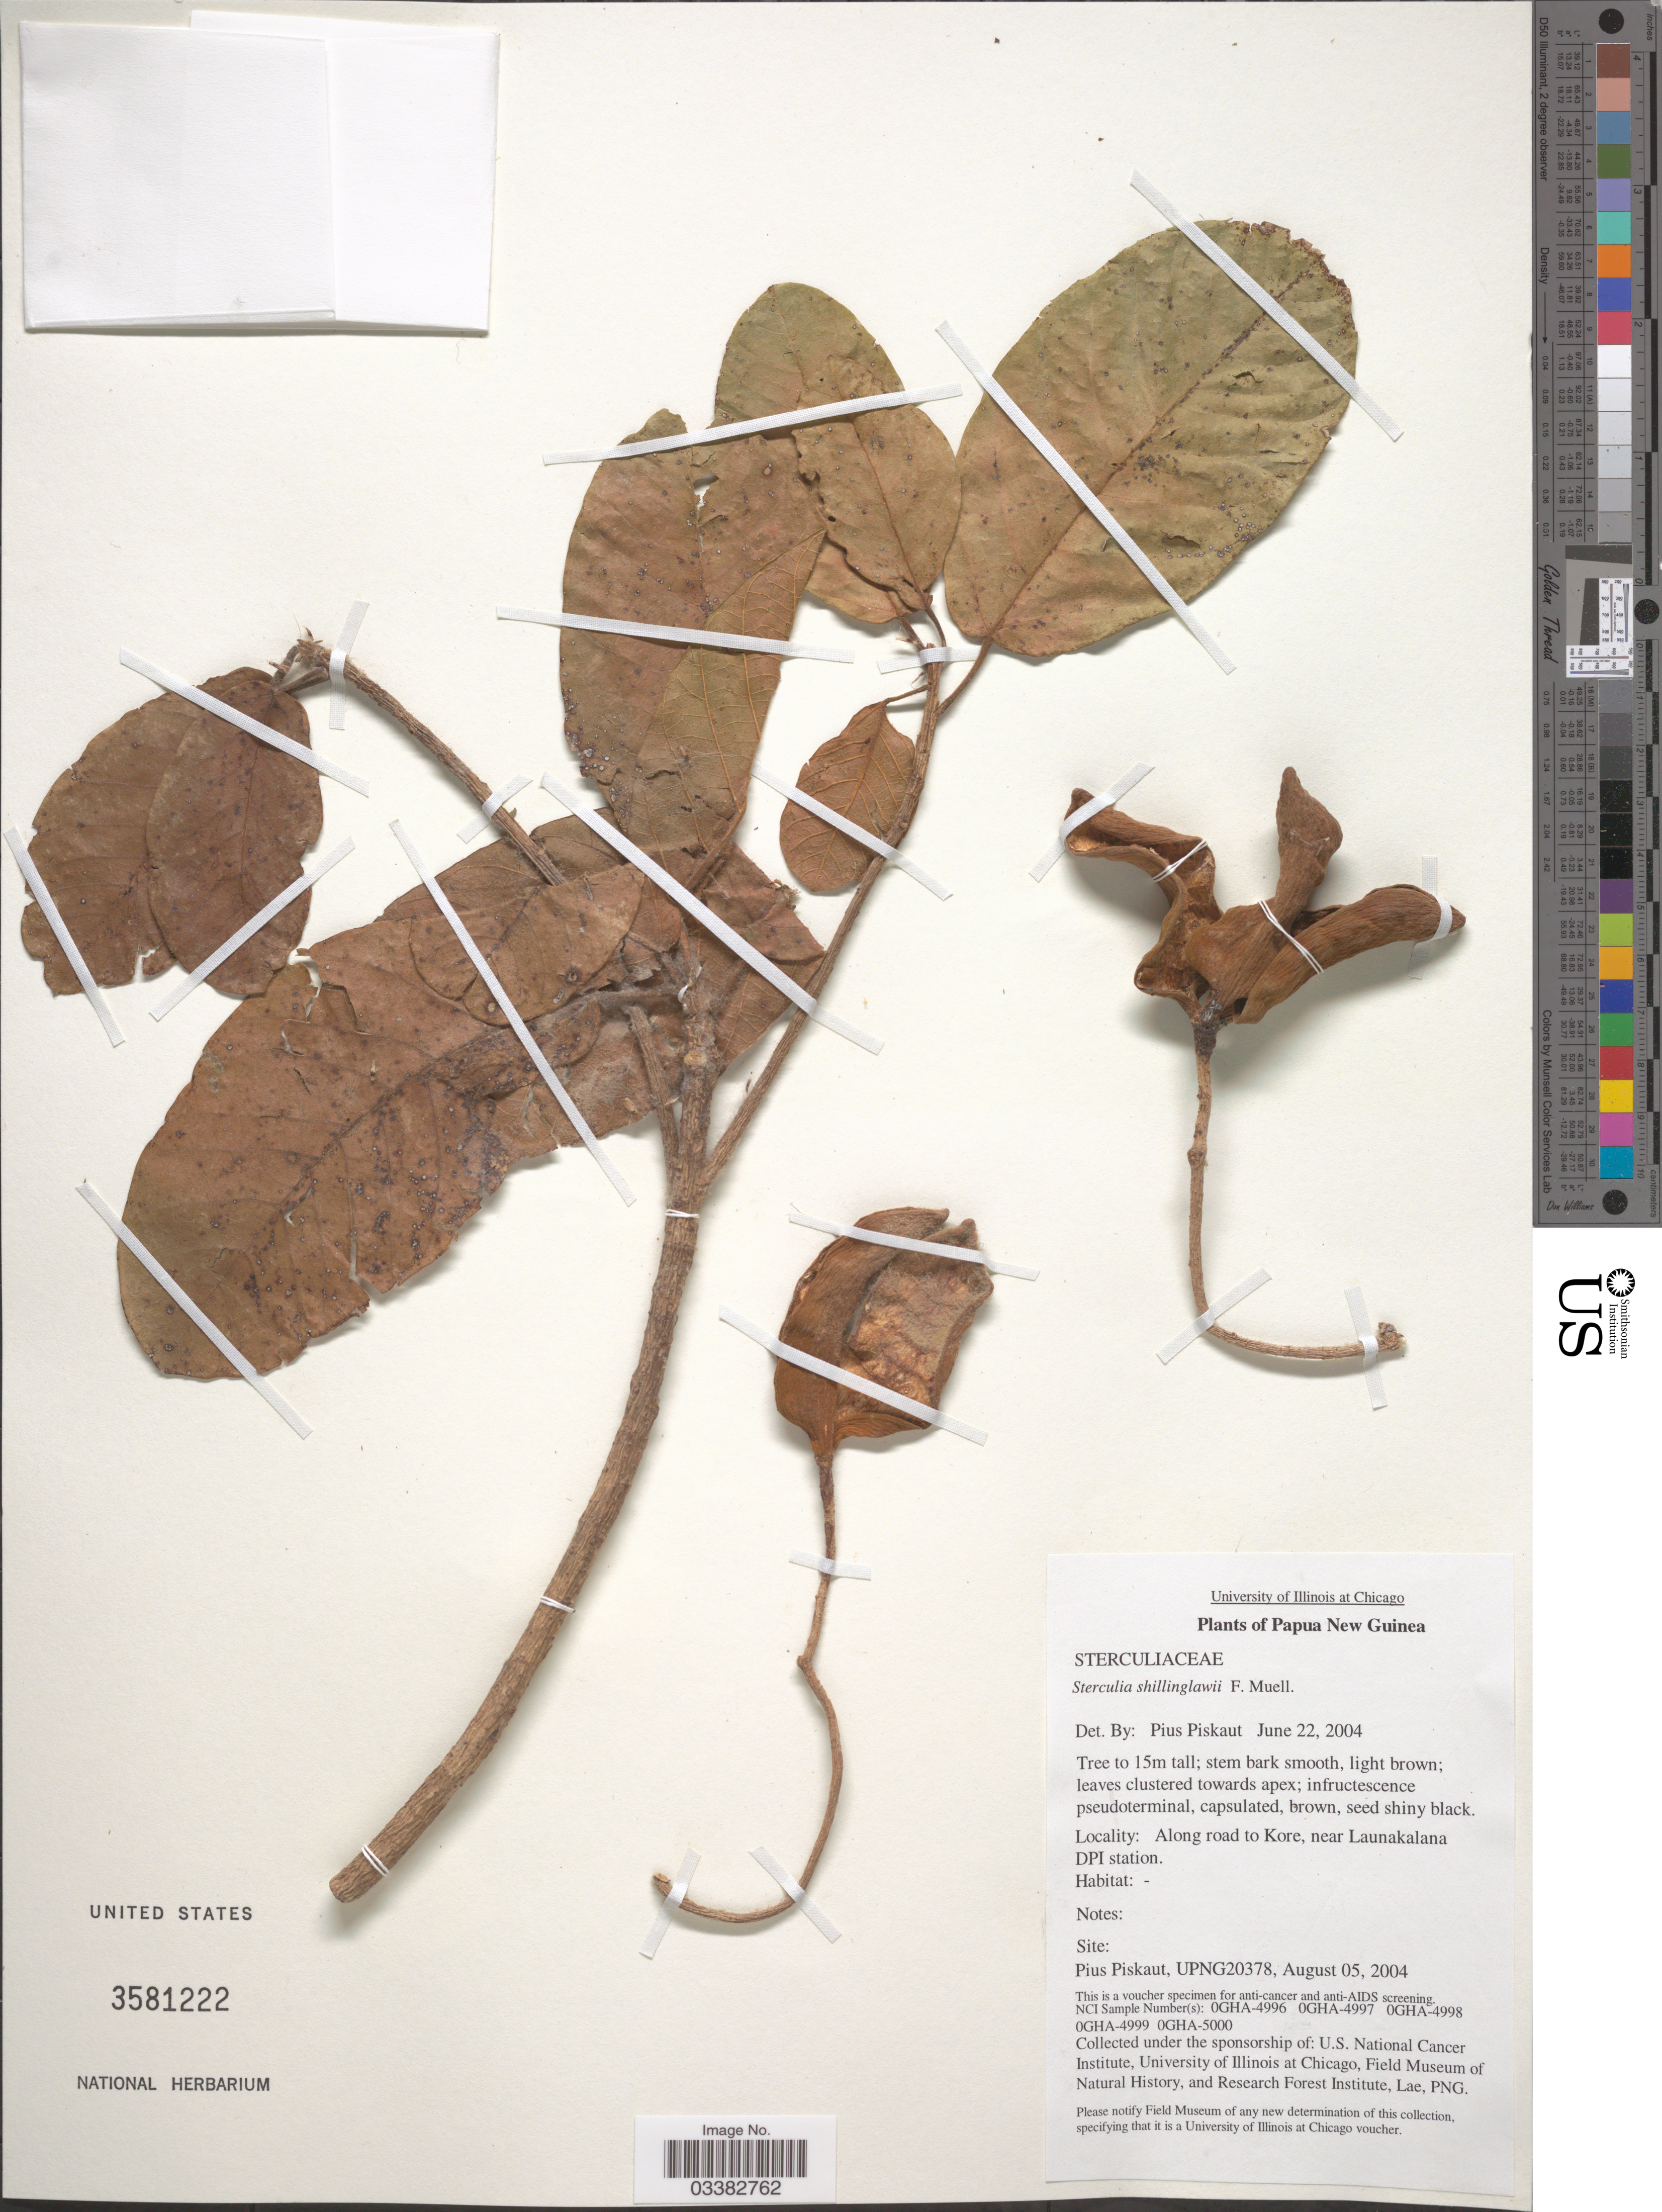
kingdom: Plantae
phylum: Tracheophyta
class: Magnoliopsida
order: Malvales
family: Malvaceae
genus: Sterculia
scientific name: Sterculia shillinglawii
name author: F. Muell.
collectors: P. Piskaut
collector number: UPNG20378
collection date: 2004-08-05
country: Papua New Guinea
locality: Along road to Kore, near Launakalana DPI station.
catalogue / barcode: US 3581222